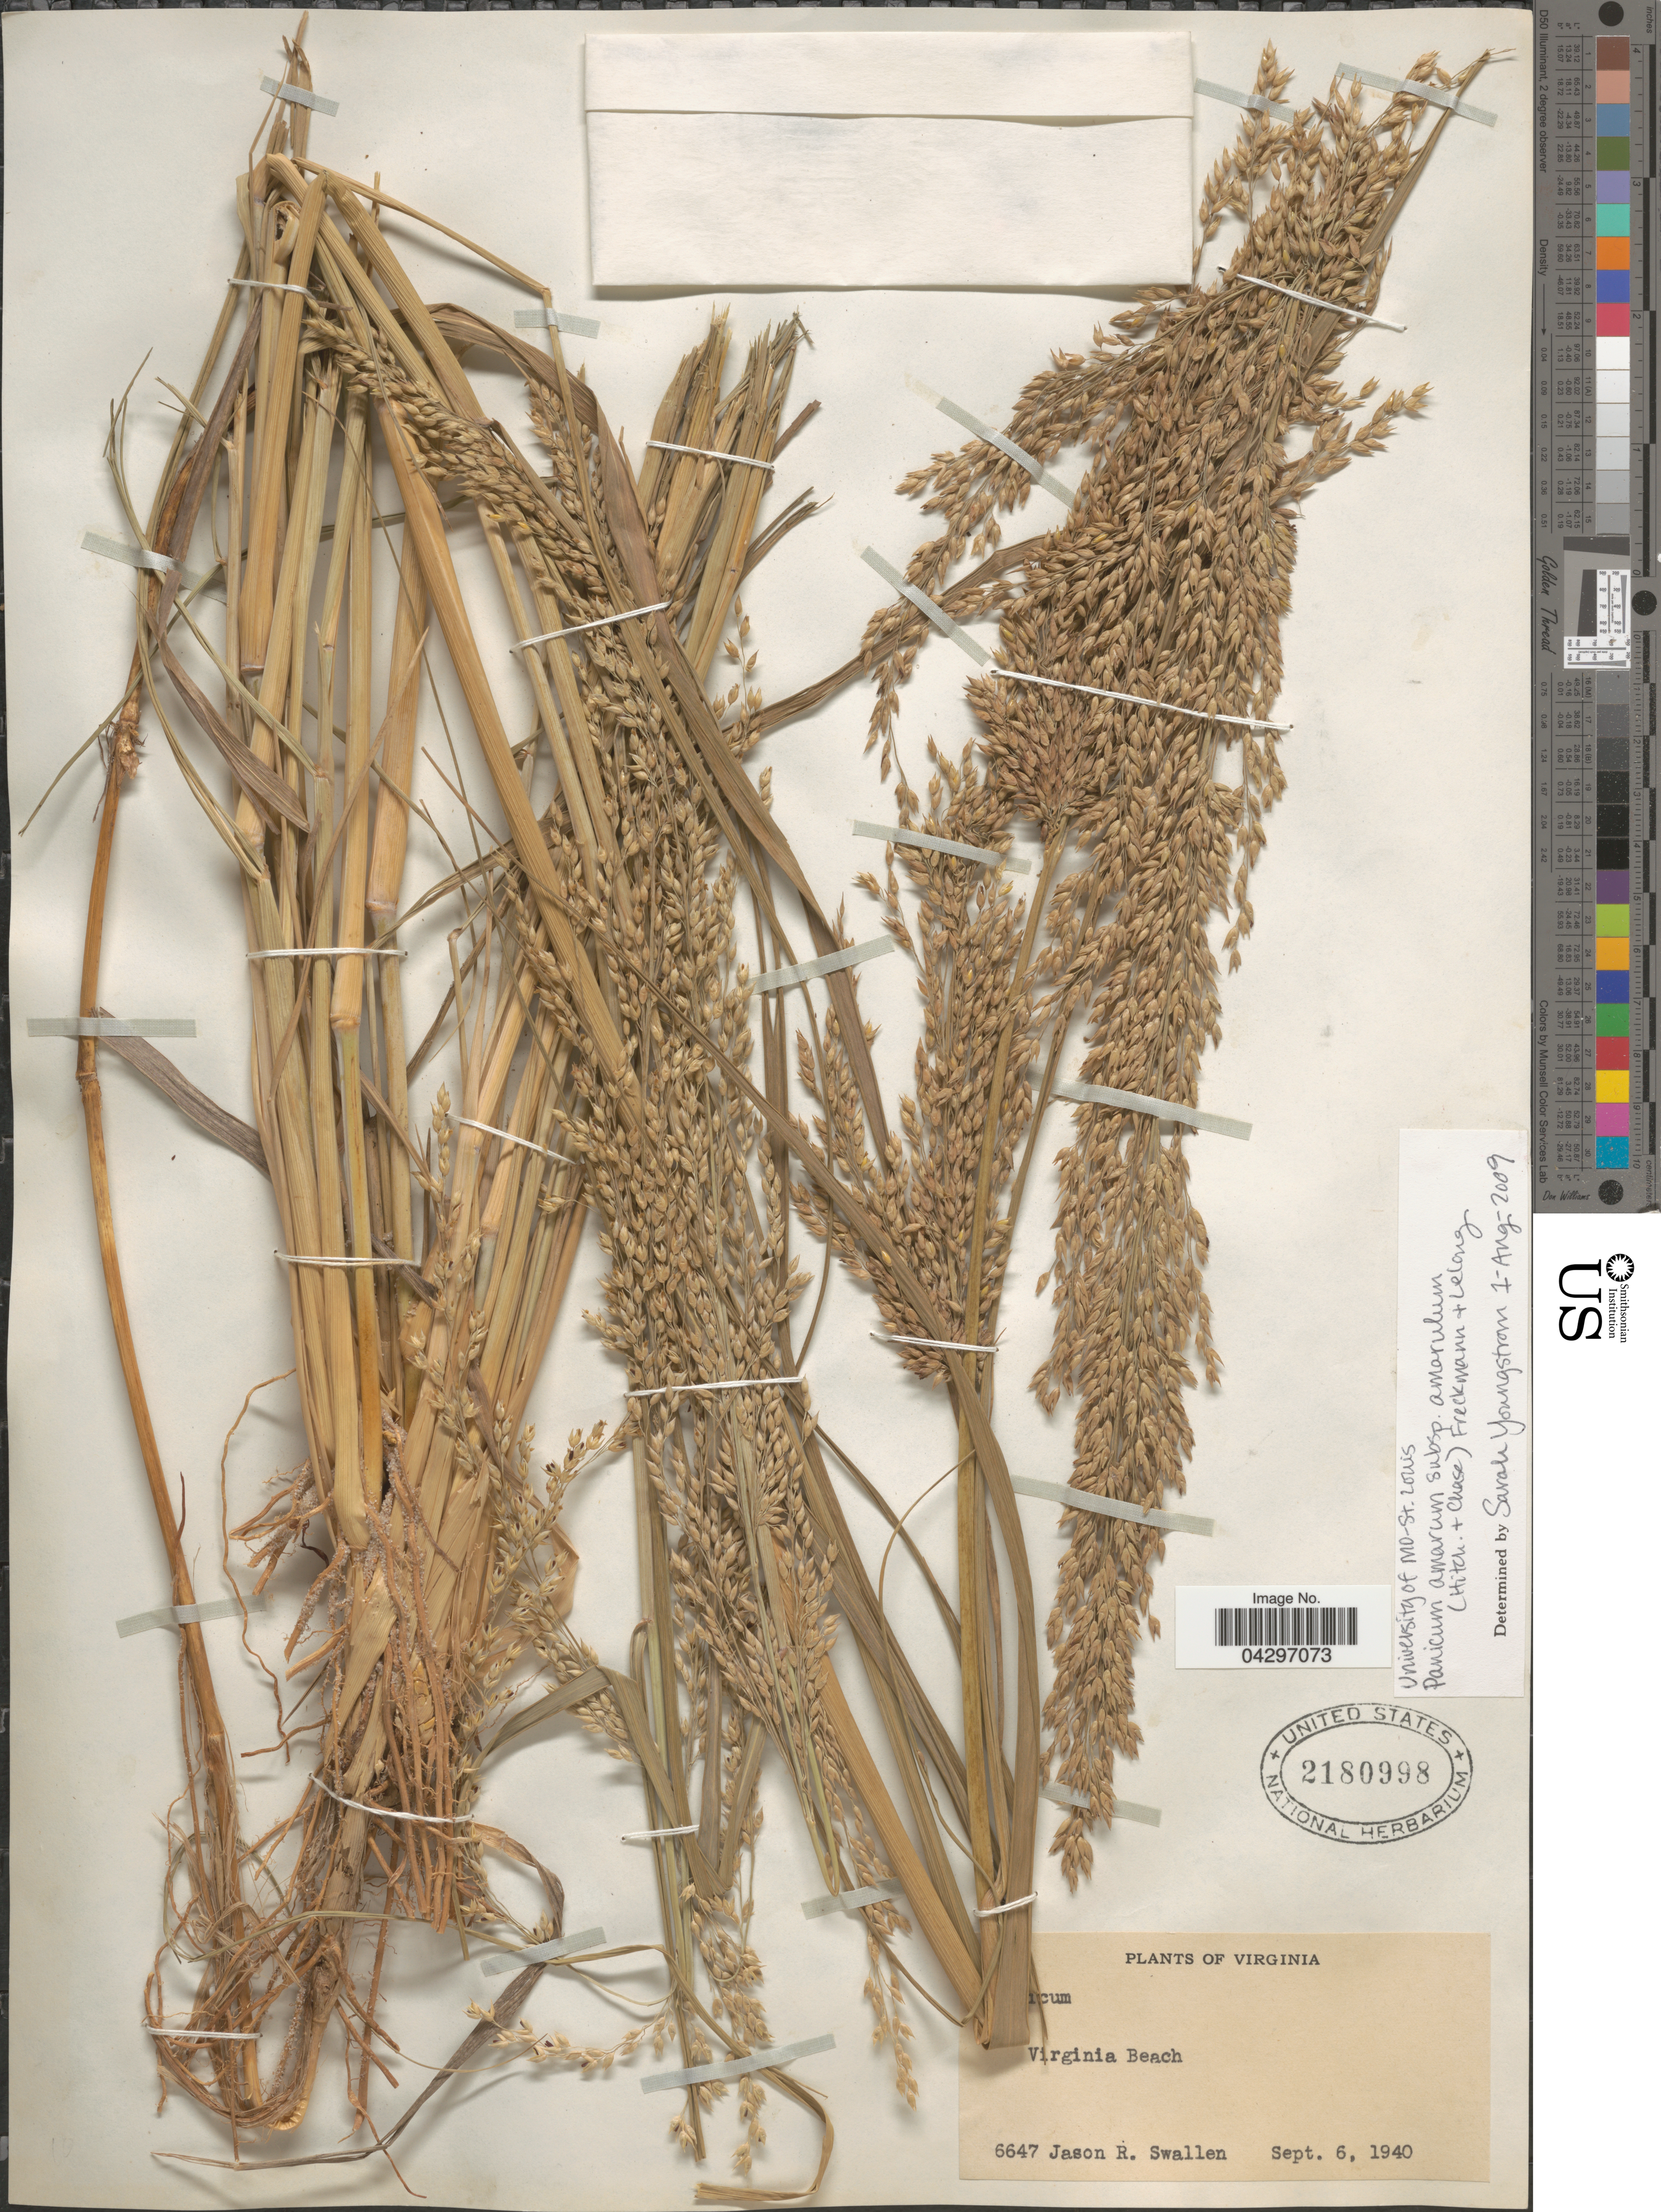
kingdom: Plantae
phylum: Tracheophyta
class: Liliopsida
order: Poales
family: Poaceae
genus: Panicum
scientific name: Panicum amarum var. amarulum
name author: (Hitchc. & Chase) Freckmann & Lelong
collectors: J. R. Swallen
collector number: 6647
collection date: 1940-09-06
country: United States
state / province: Virginia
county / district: City of Virginia Beach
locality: Virginia Beach.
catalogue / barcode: US 2180998